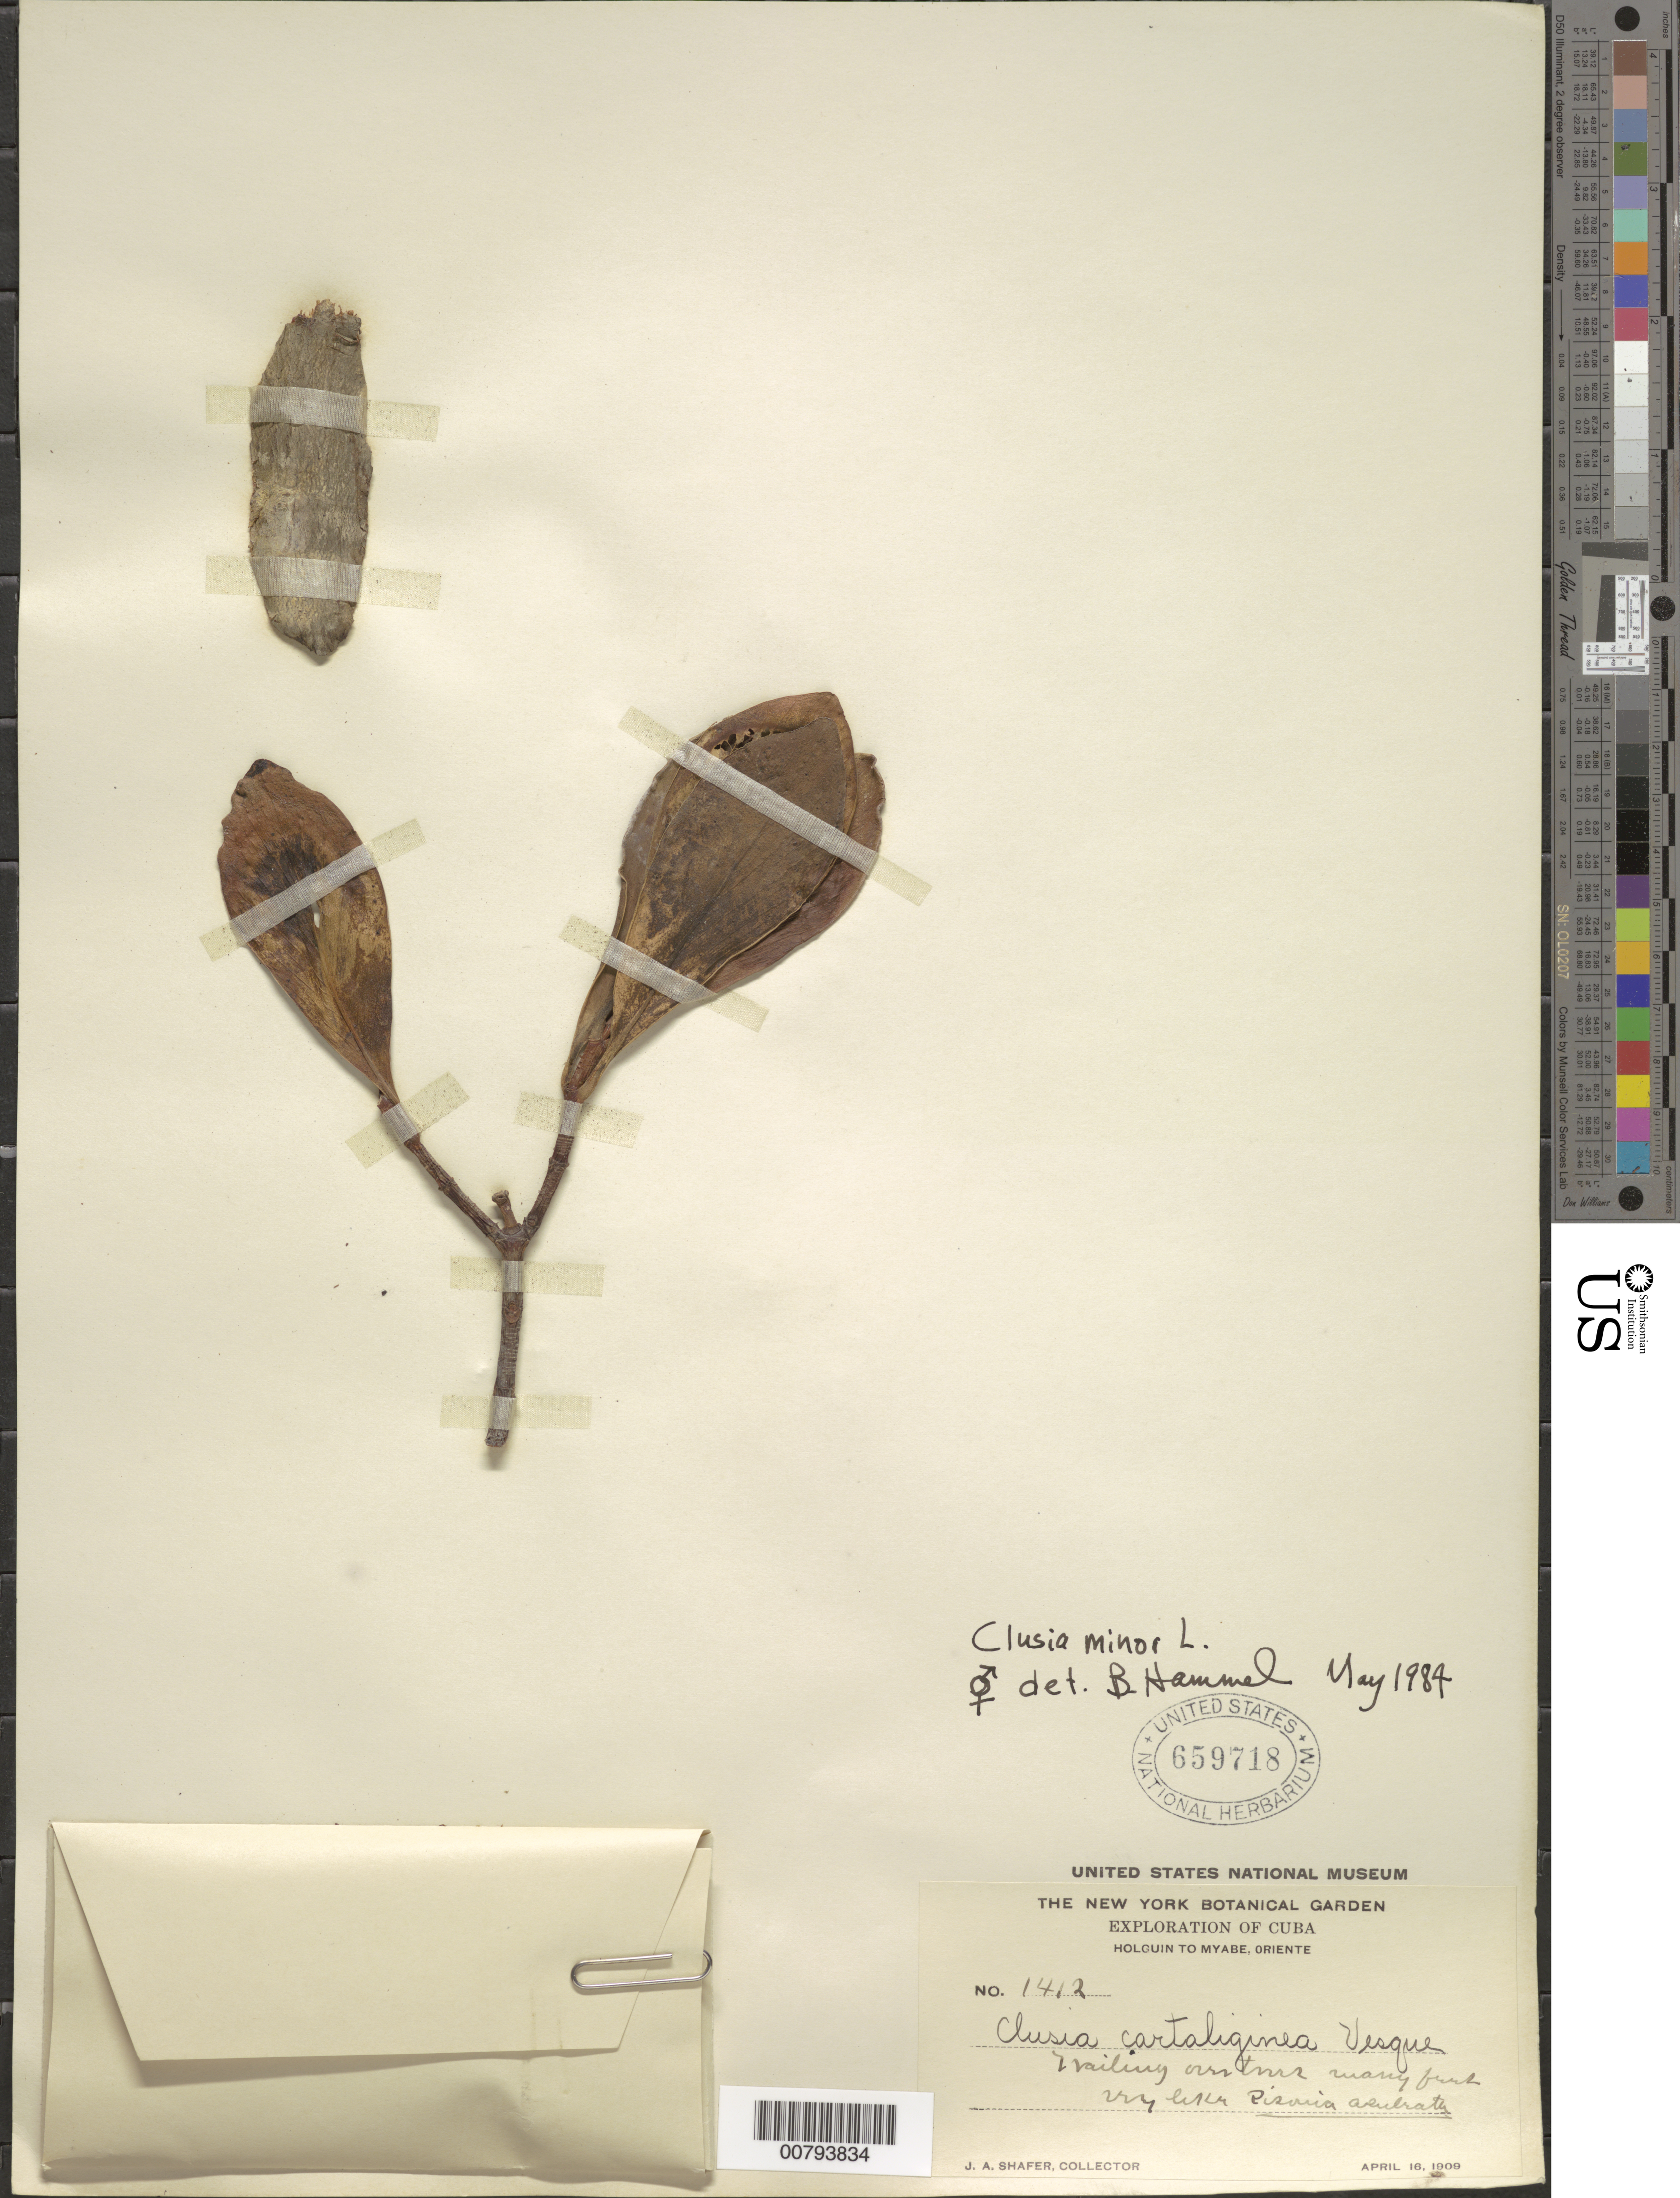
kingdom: Plantae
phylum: Tracheophyta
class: Magnoliopsida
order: Malpighiales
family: Clusiaceae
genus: Clusia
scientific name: Clusia minor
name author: L.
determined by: Hammel, Barry E., (MO), Missouri Botanical Garden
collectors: J. A. Shafer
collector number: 1412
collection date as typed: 16 Apr 1909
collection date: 1909-04-16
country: Cuba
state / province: Oriente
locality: Holguin to Mayabe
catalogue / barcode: US 659718